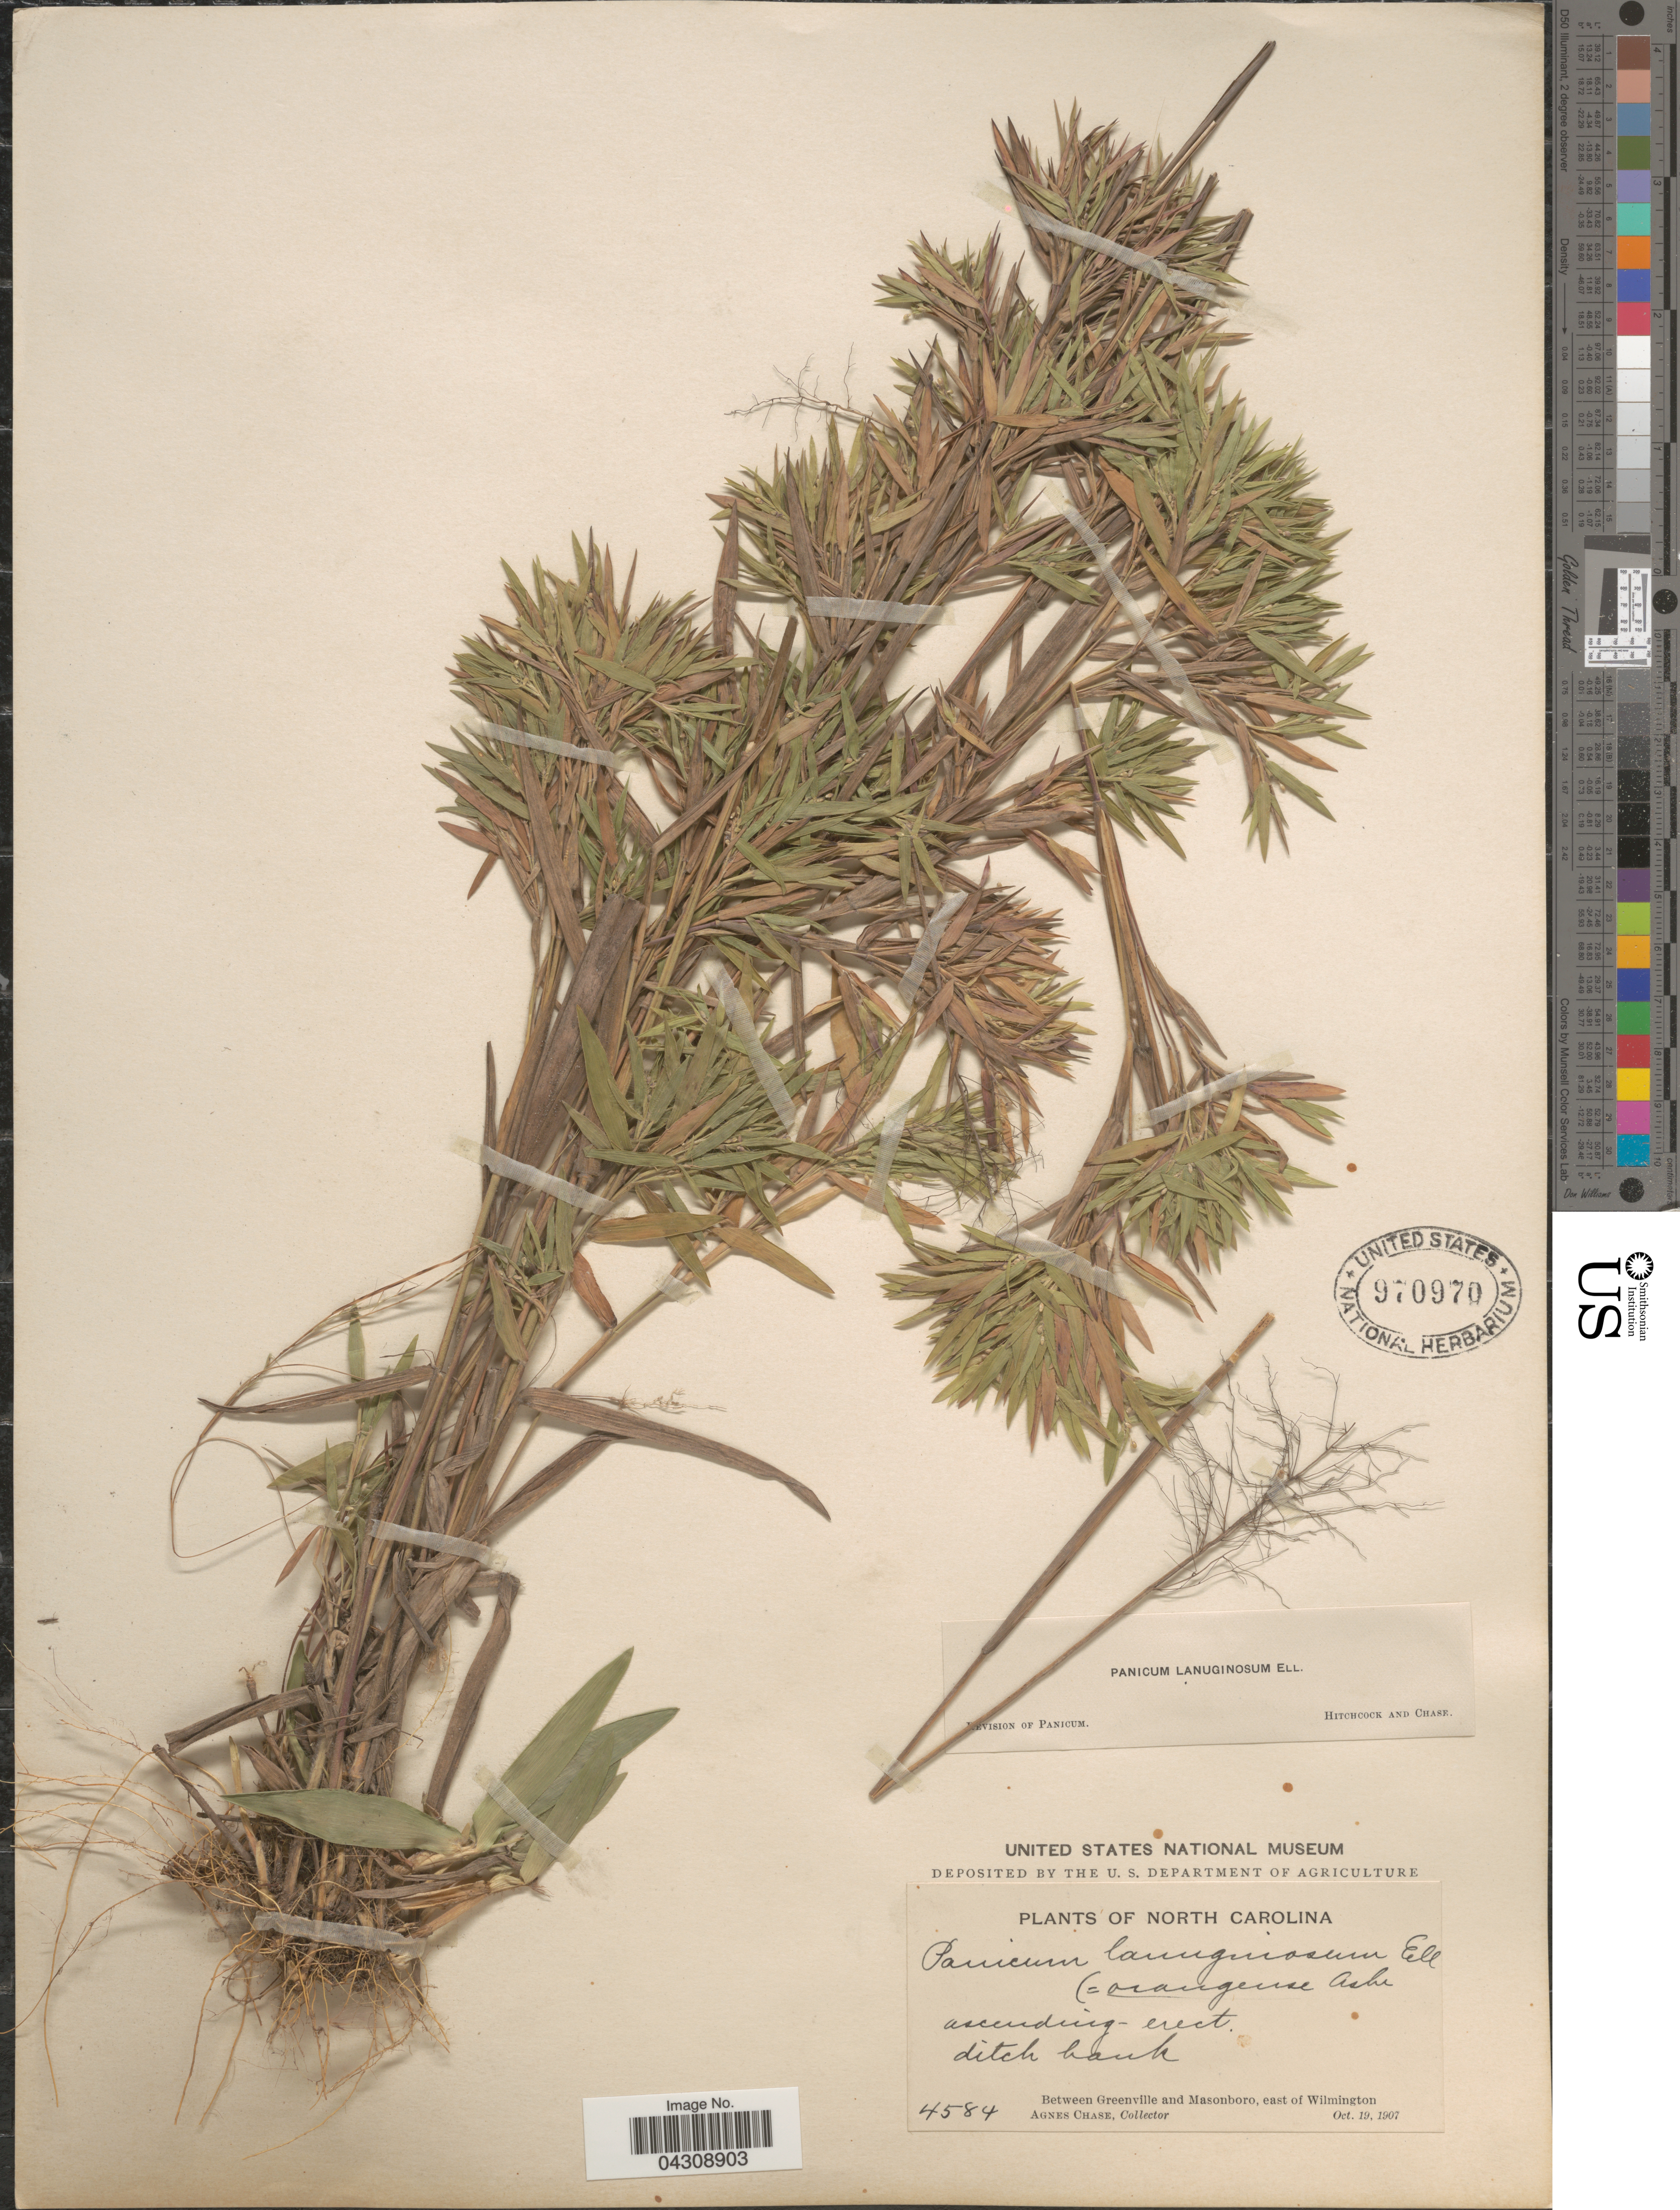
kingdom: Plantae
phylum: Tracheophyta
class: Liliopsida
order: Poales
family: Poaceae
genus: Dichanthelium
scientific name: Dichanthelium acuminatum var. acuminatum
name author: (Sw.) Gould & C.A. Clark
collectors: A. Chase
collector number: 4584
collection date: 1907-10-19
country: United States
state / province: North Carolina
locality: Between Greenville and Masonboro, east of Wilmington.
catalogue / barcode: US 970970